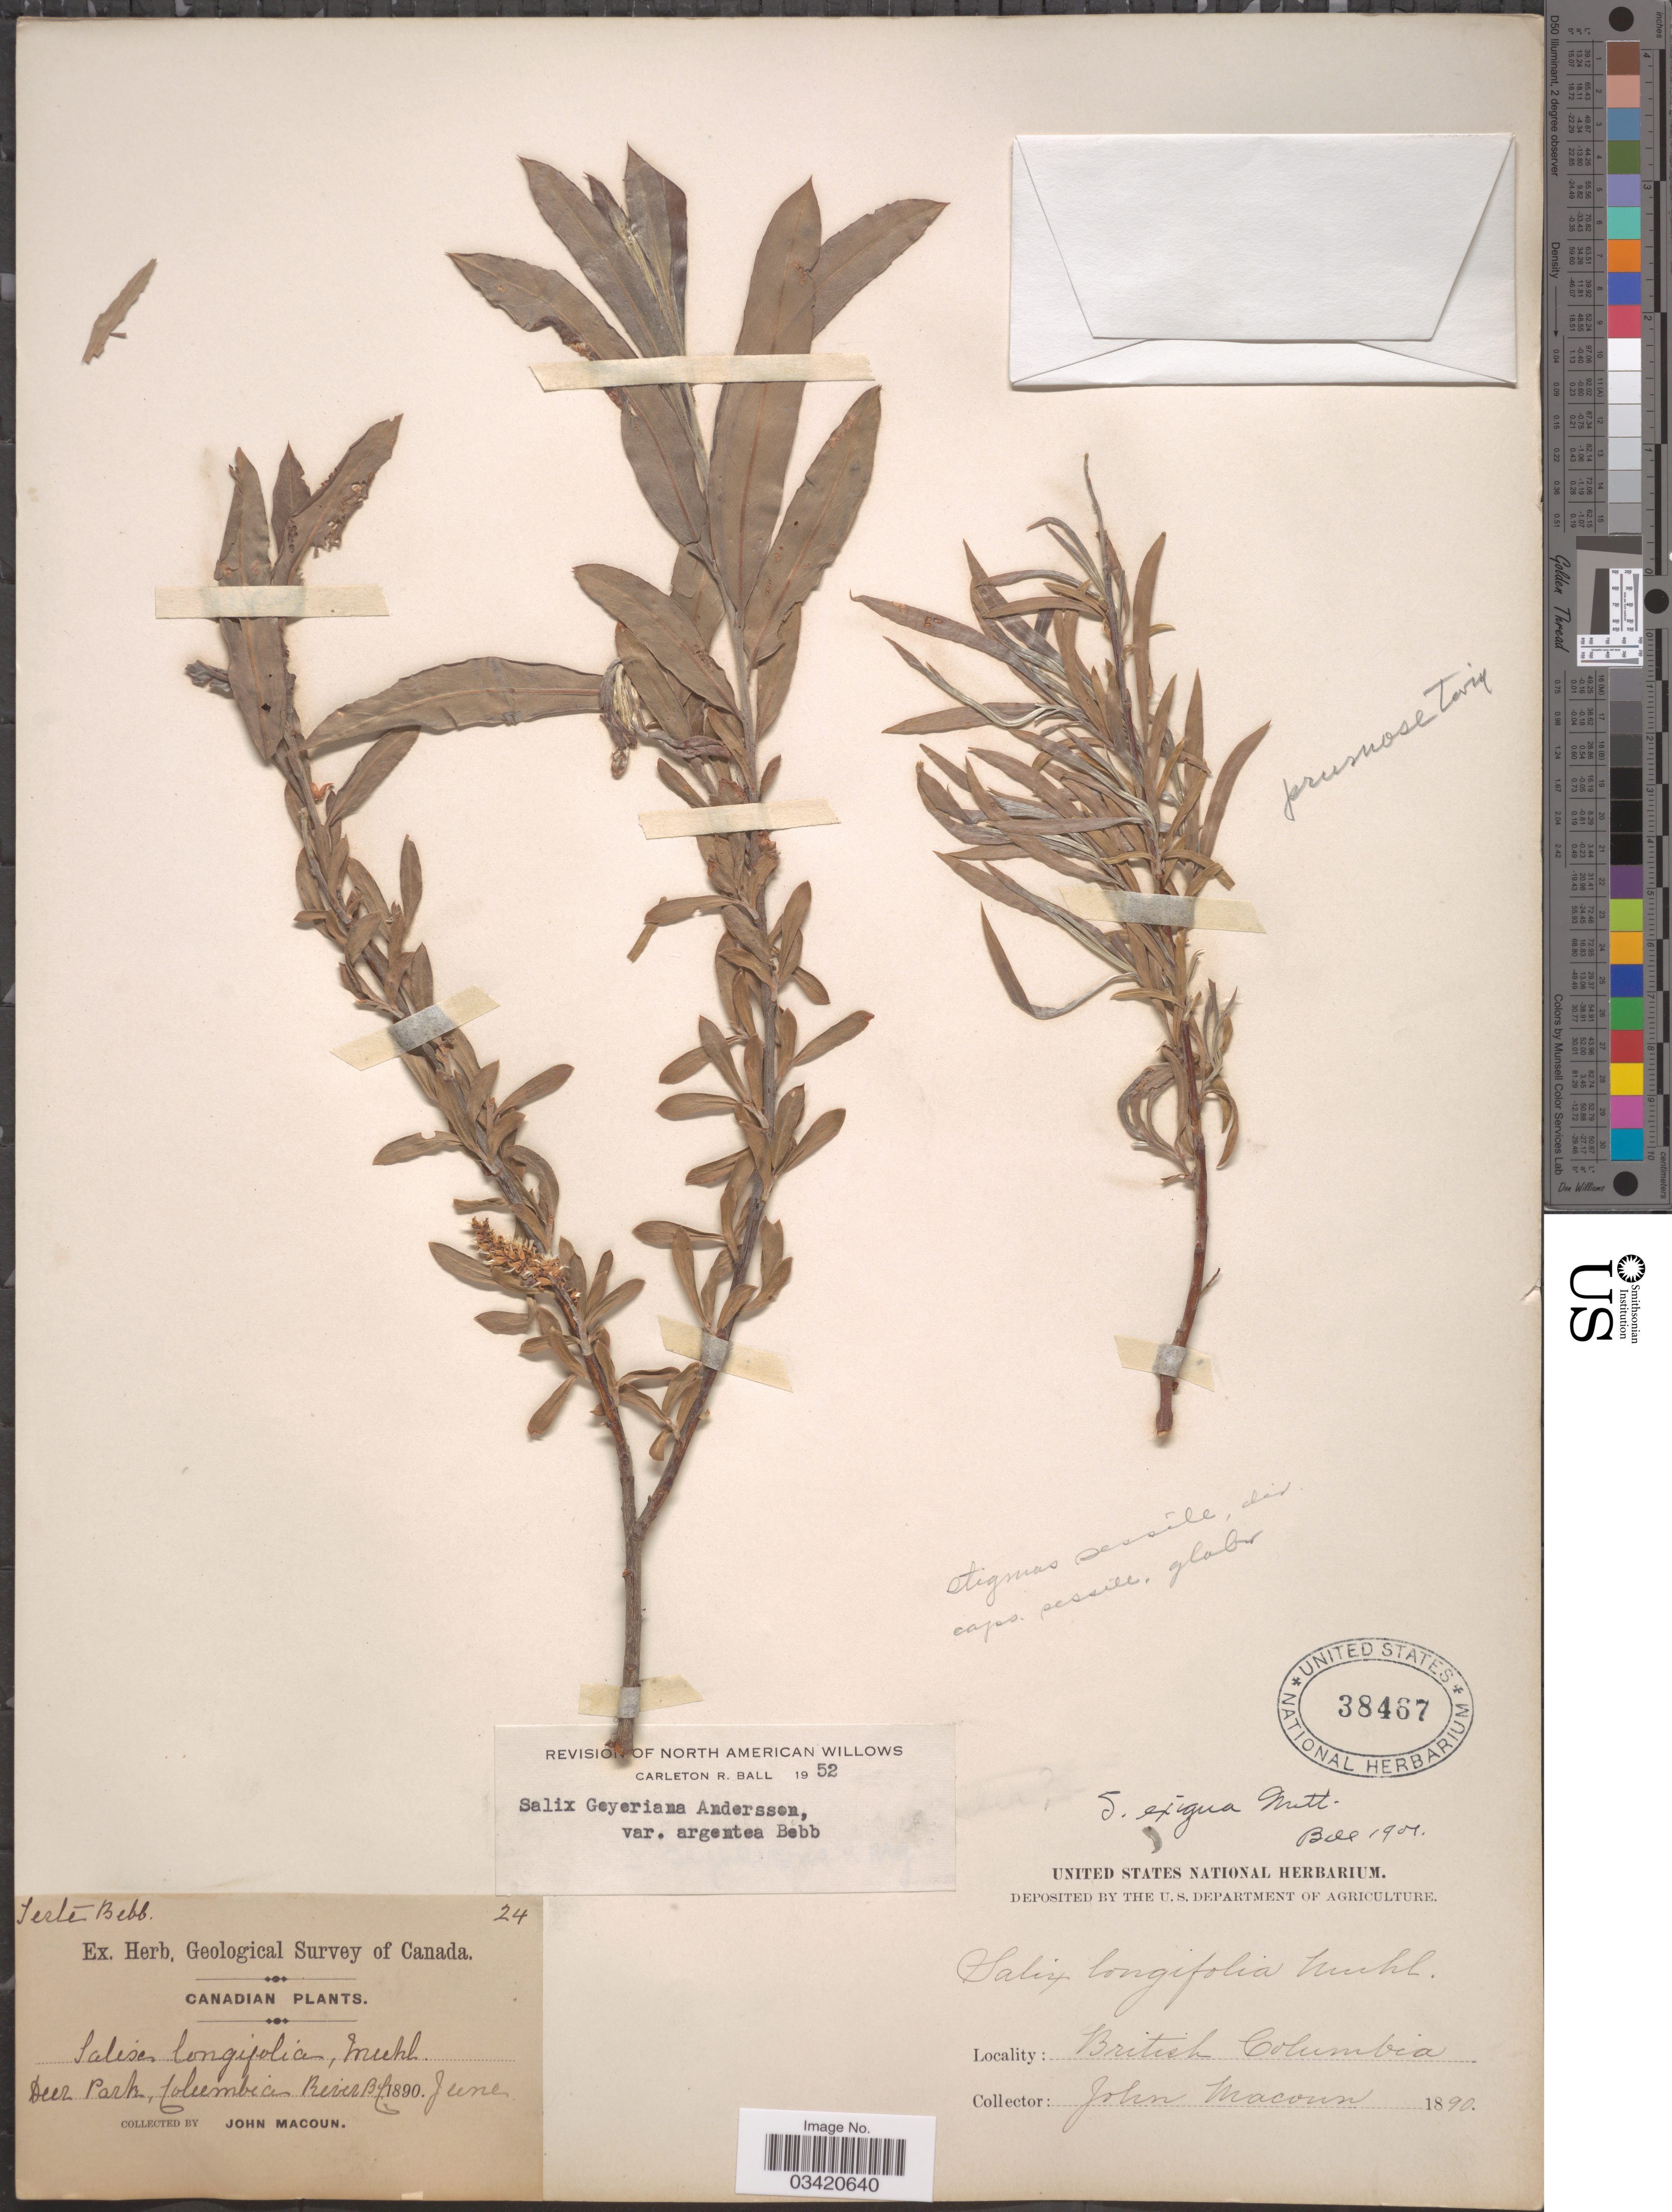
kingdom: Plantae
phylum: Tracheophyta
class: Magnoliopsida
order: Malpighiales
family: Salicaceae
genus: Salix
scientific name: Salix geyeriana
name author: Andersson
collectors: J. Macoun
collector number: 24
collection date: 1890-06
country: Canada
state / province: British Columbia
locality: Deer Park, Columbia River.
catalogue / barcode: US 38467